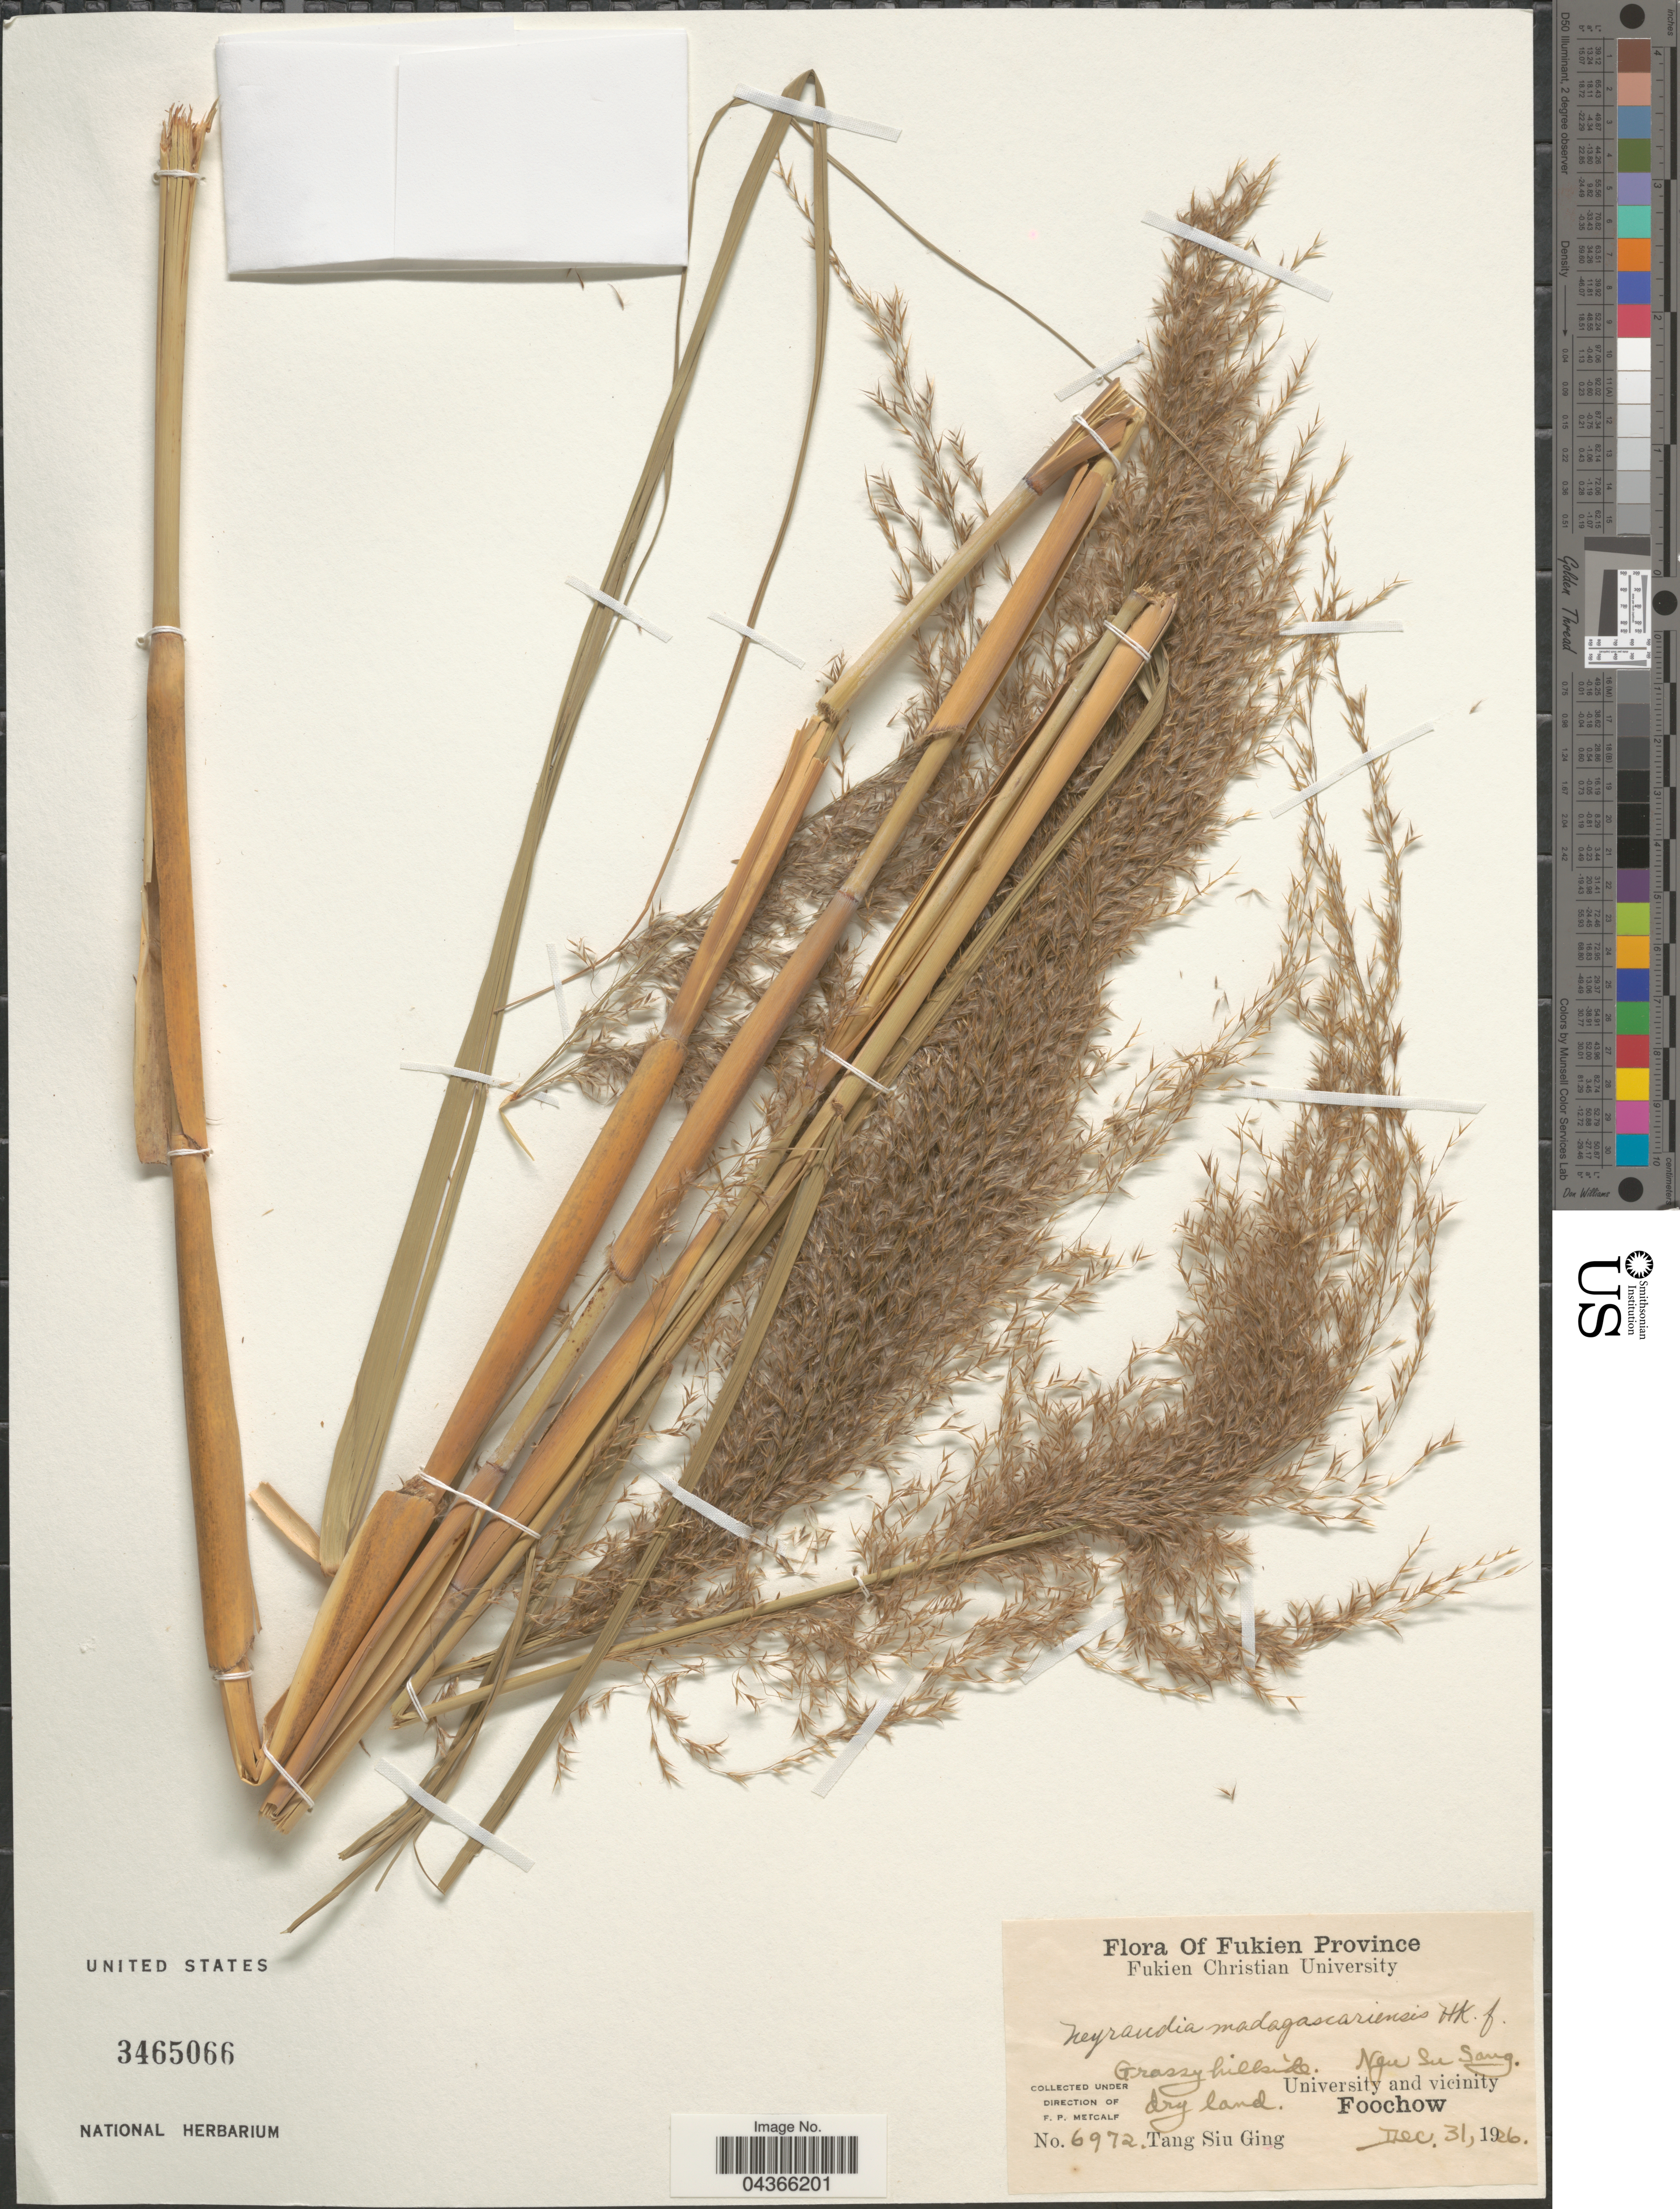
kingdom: Plantae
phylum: Tracheophyta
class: Liliopsida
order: Poales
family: Poaceae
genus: Neyraudia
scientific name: Neyraudia reynaudiana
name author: (Kunth) Keng ex Hitchc.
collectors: T. Ging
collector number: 6972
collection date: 1926-12-31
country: China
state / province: Fujian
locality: Fukien Province. Ngu Su Sang. University and vicinity. Foochow.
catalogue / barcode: US 3465066